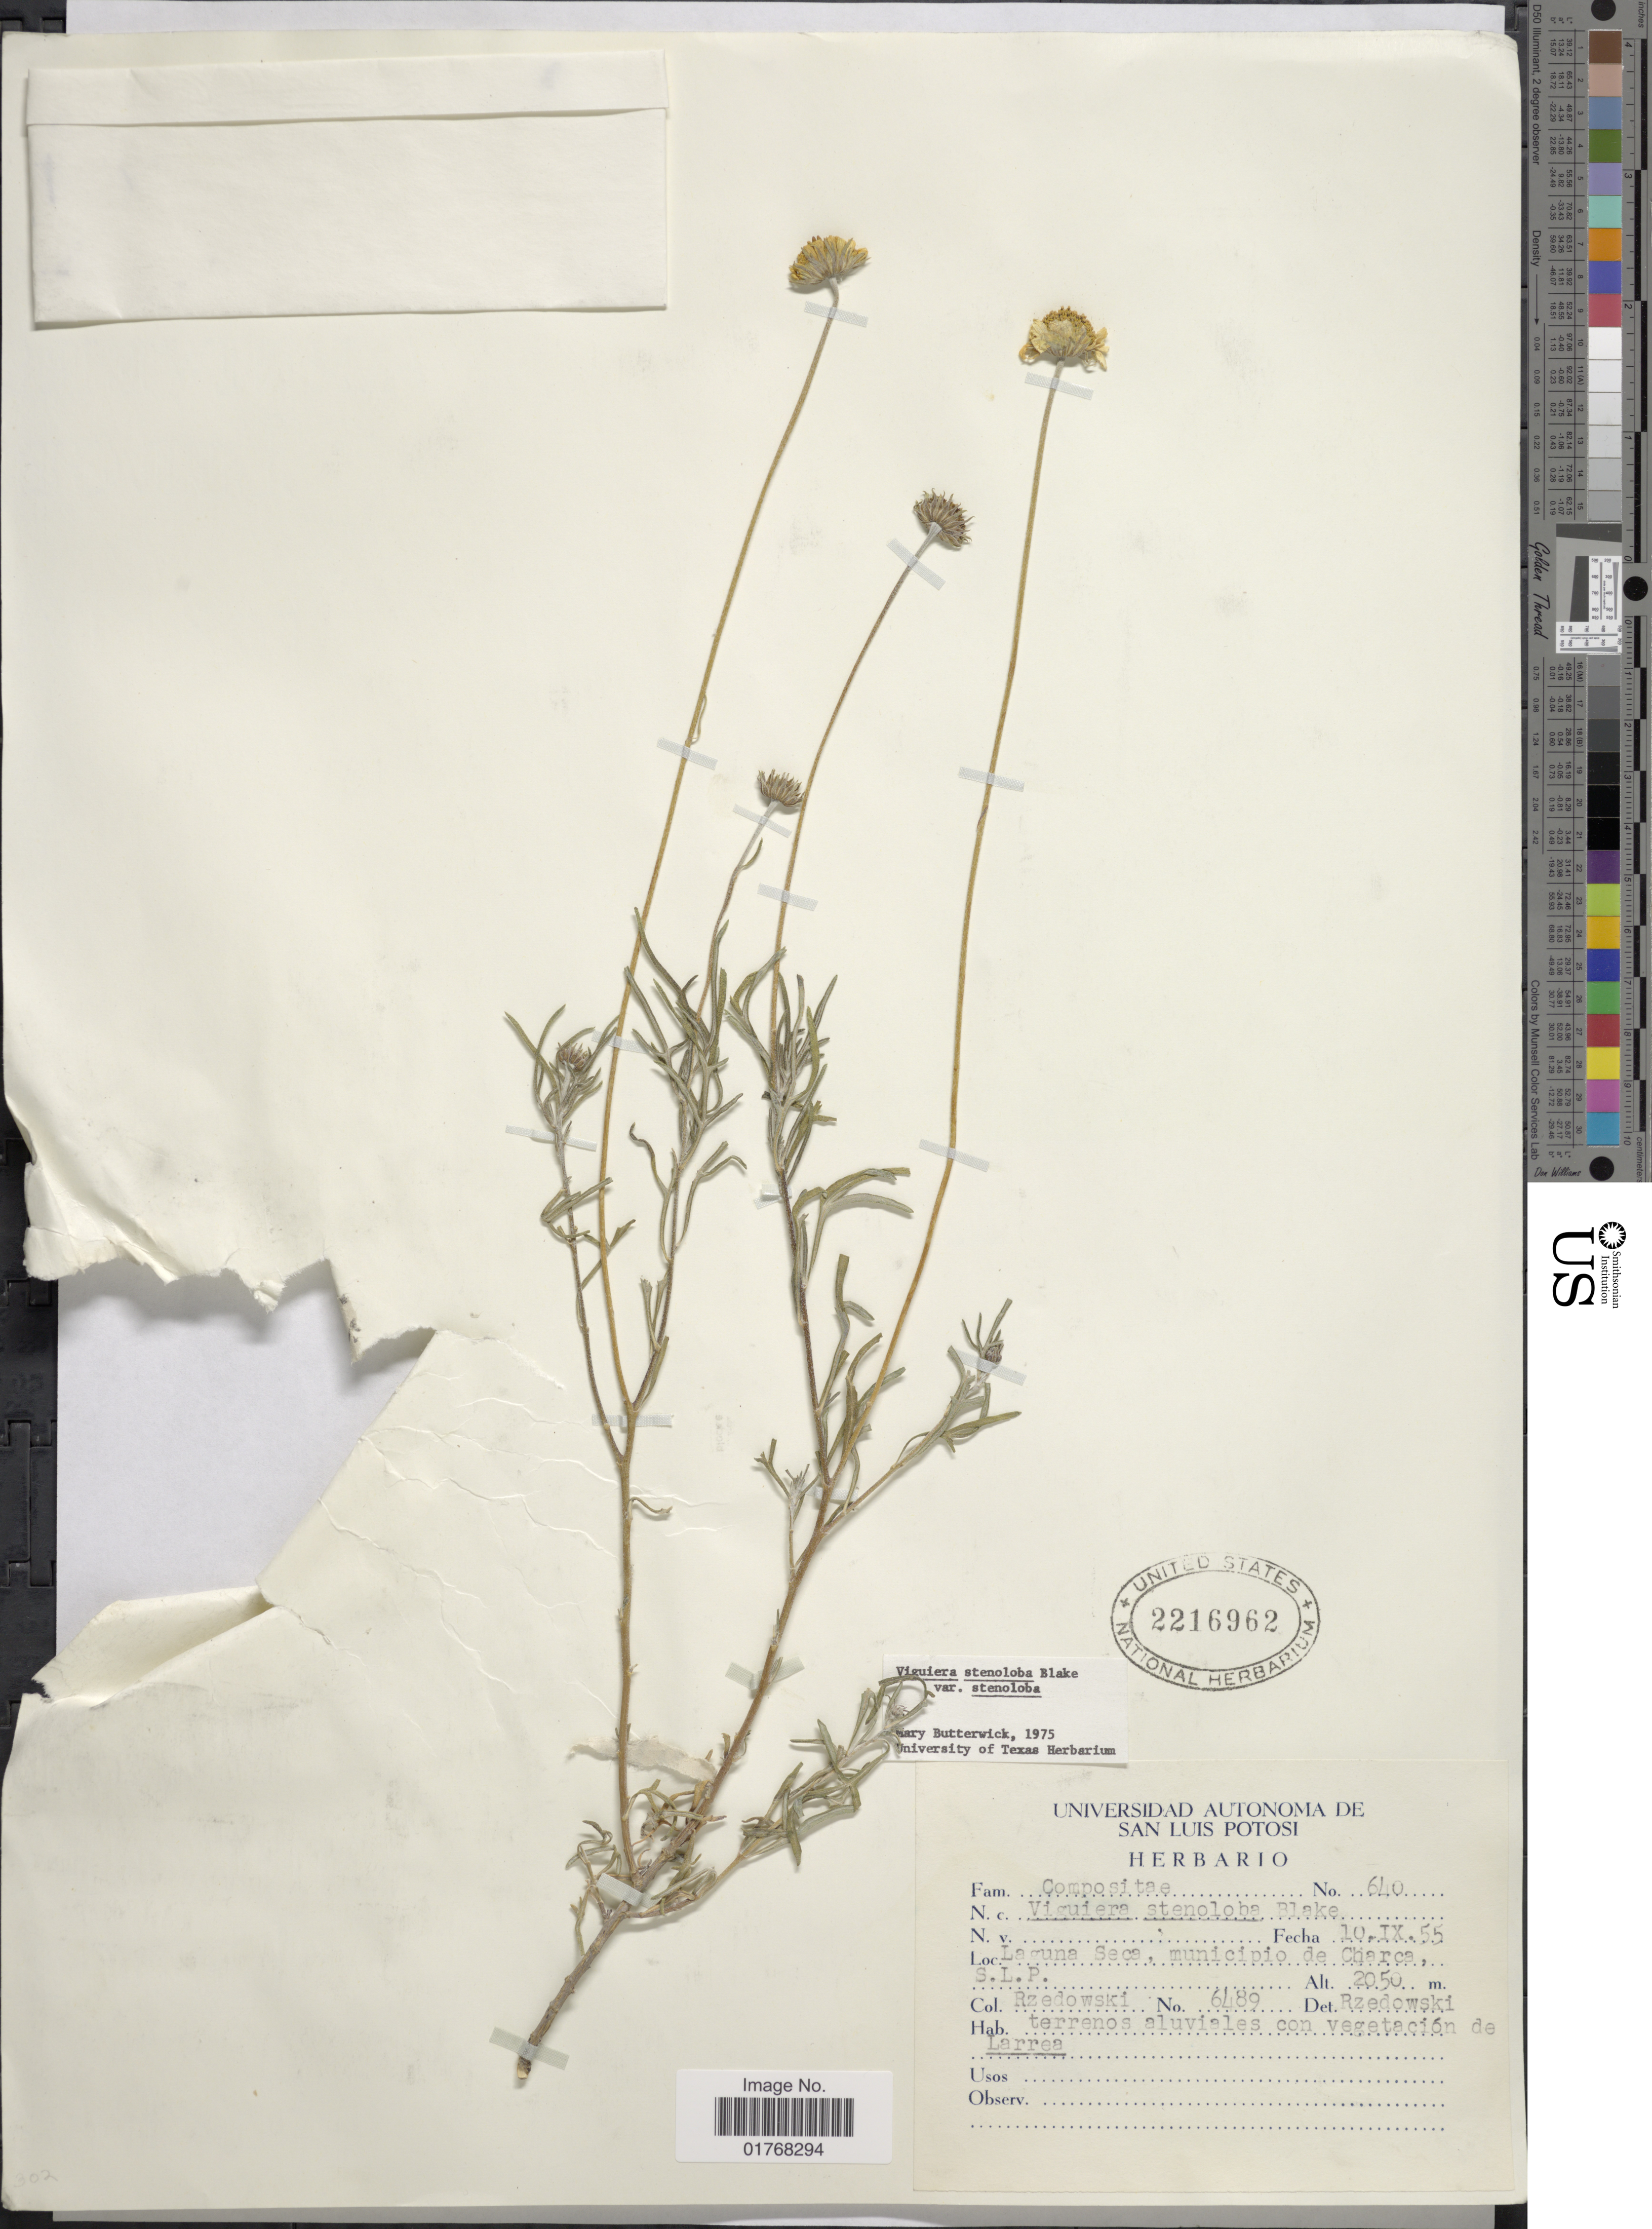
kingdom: Plantae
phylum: Tracheophyta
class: Magnoliopsida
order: Asterales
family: Asteraceae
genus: Viguiera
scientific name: Viguiera stenoloba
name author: S.F. Blake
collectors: Rzedowski, --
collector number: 6489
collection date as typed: Transcribed d/m/y: 10/9/55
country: Mexico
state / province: San Luis Potosí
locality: Laguna Seca, municipio de Charca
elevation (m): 2050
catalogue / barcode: US 2216962